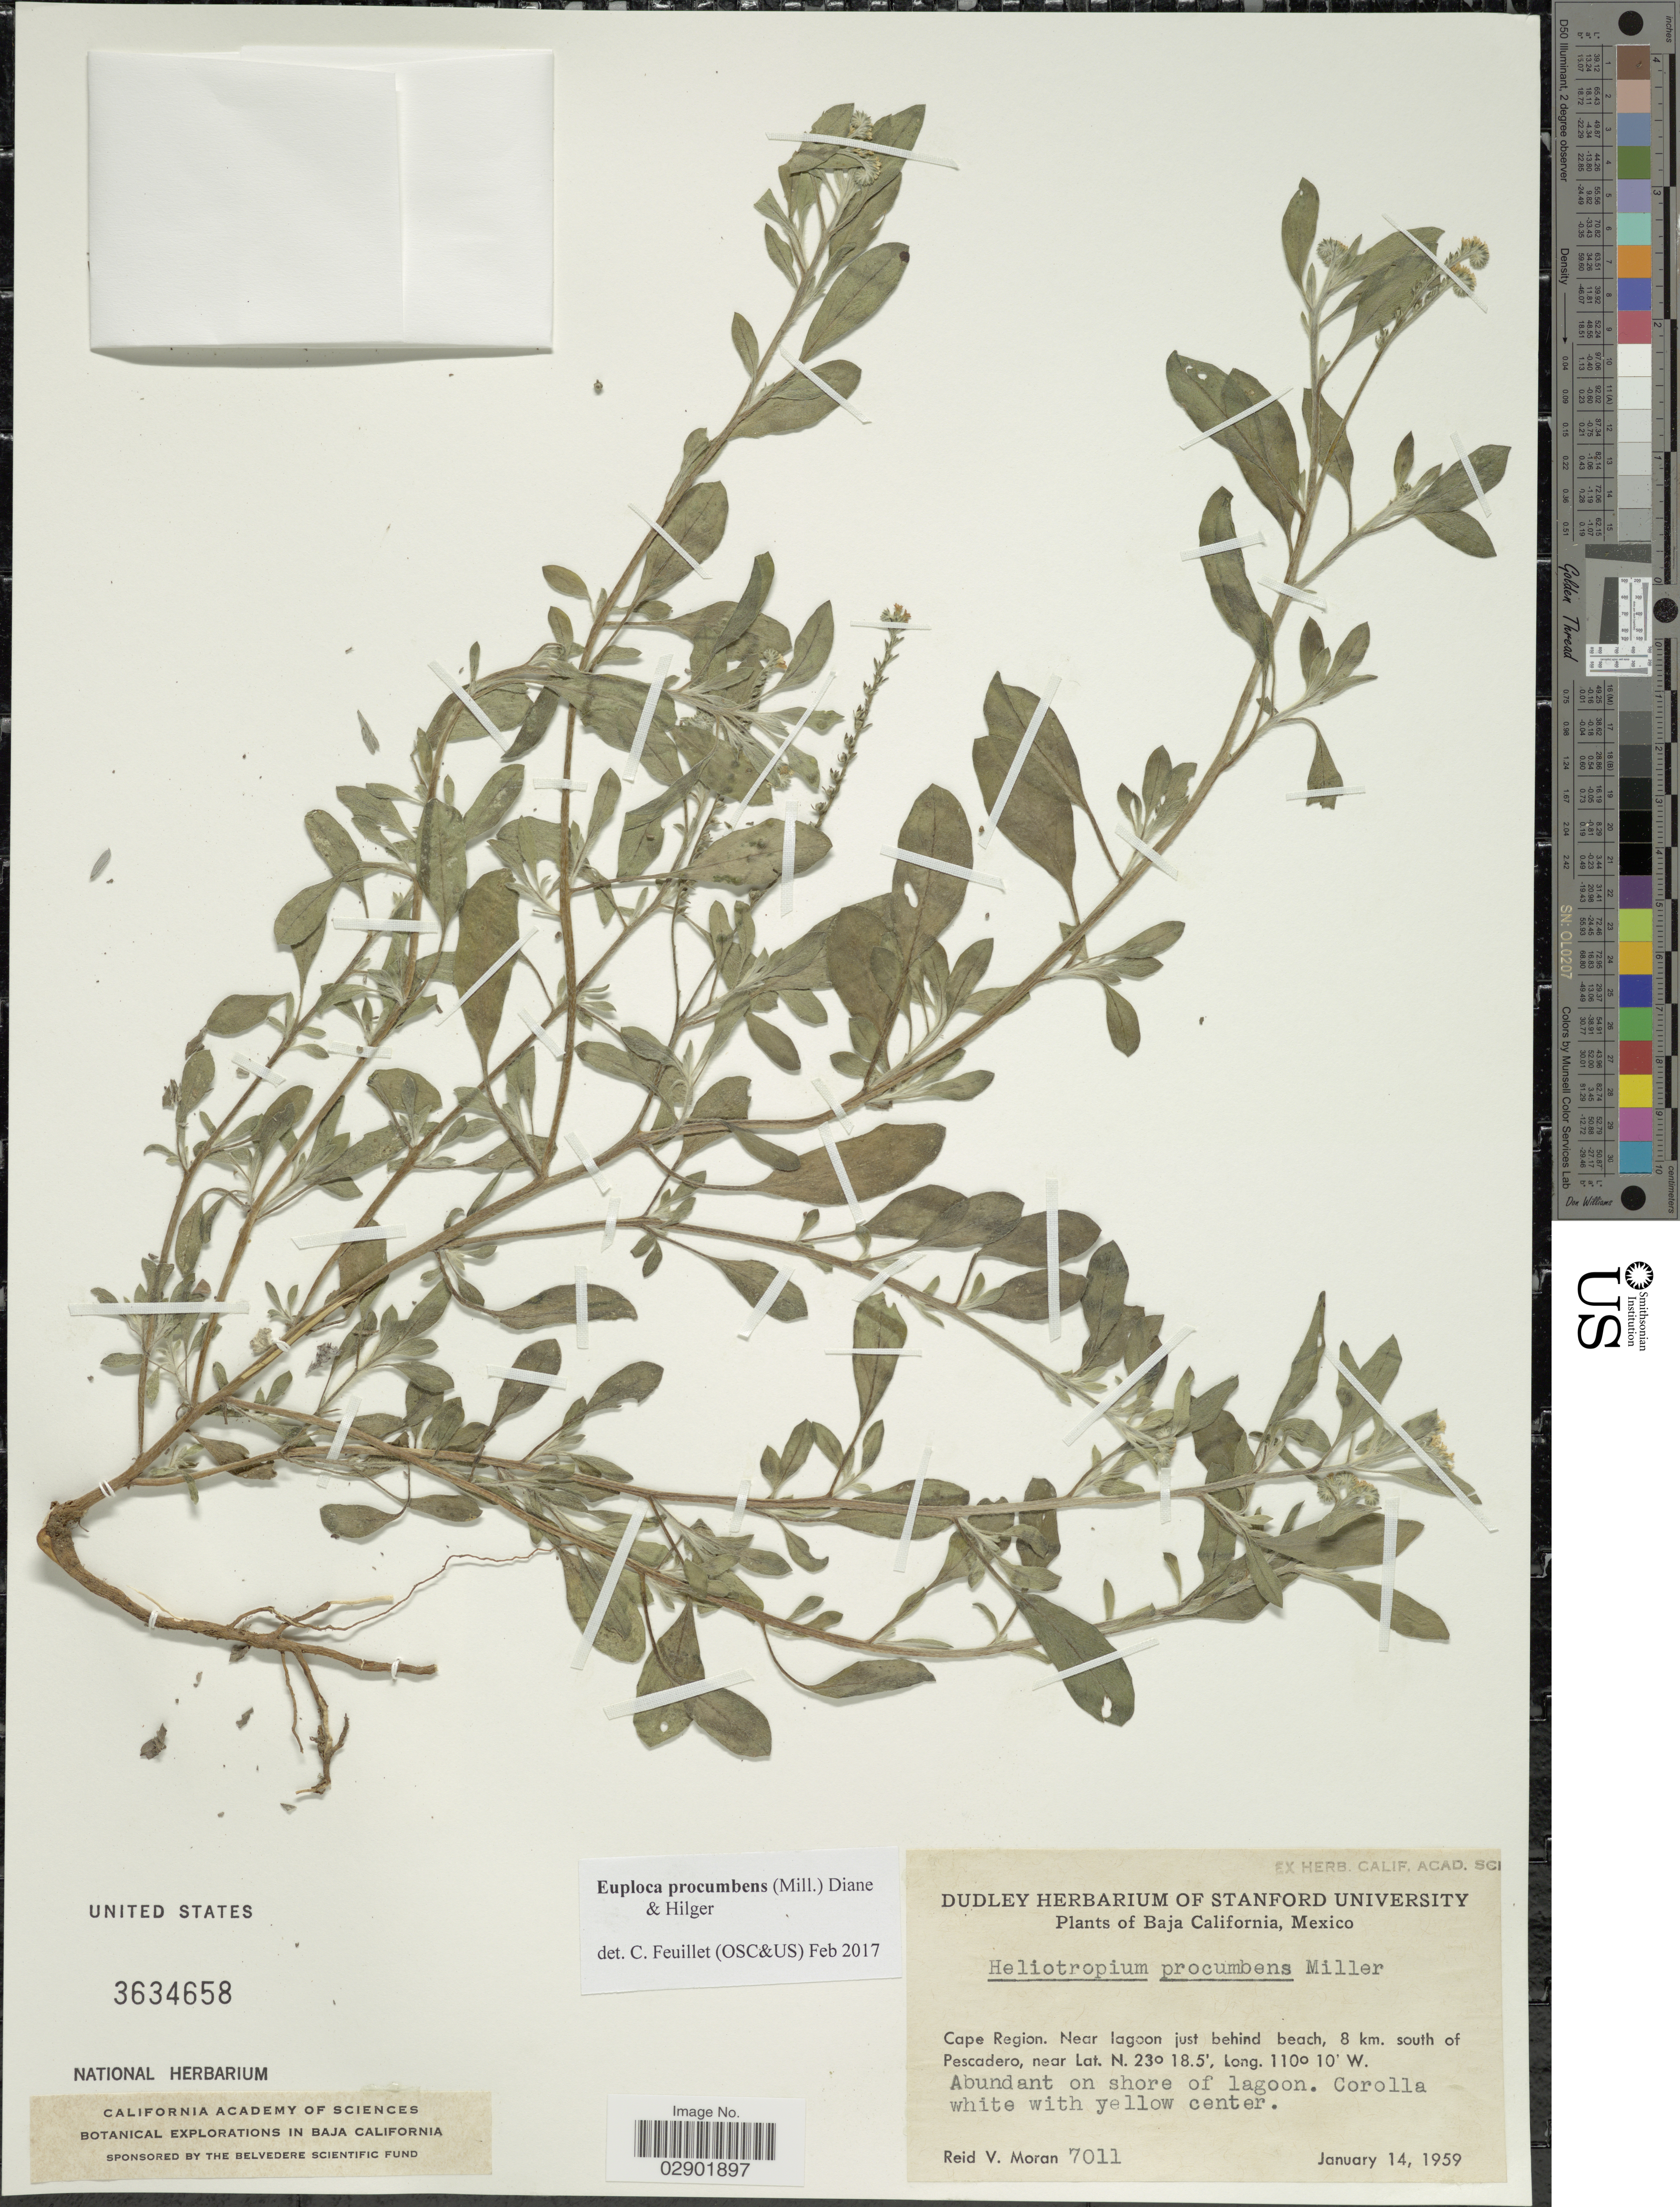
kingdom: Plantae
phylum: Tracheophyta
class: Magnoliopsida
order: Boraginales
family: Heliotropiaceae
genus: Euploca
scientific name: Euploca procumbens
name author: (Mill.) Diane & Hilger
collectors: R. V. Moran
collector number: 7011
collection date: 1959-01-14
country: Mexico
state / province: Baja California Sur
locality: Cape Region. Near lagoon just behind beach, 8 km. south of Pescadero.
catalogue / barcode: US 3634658